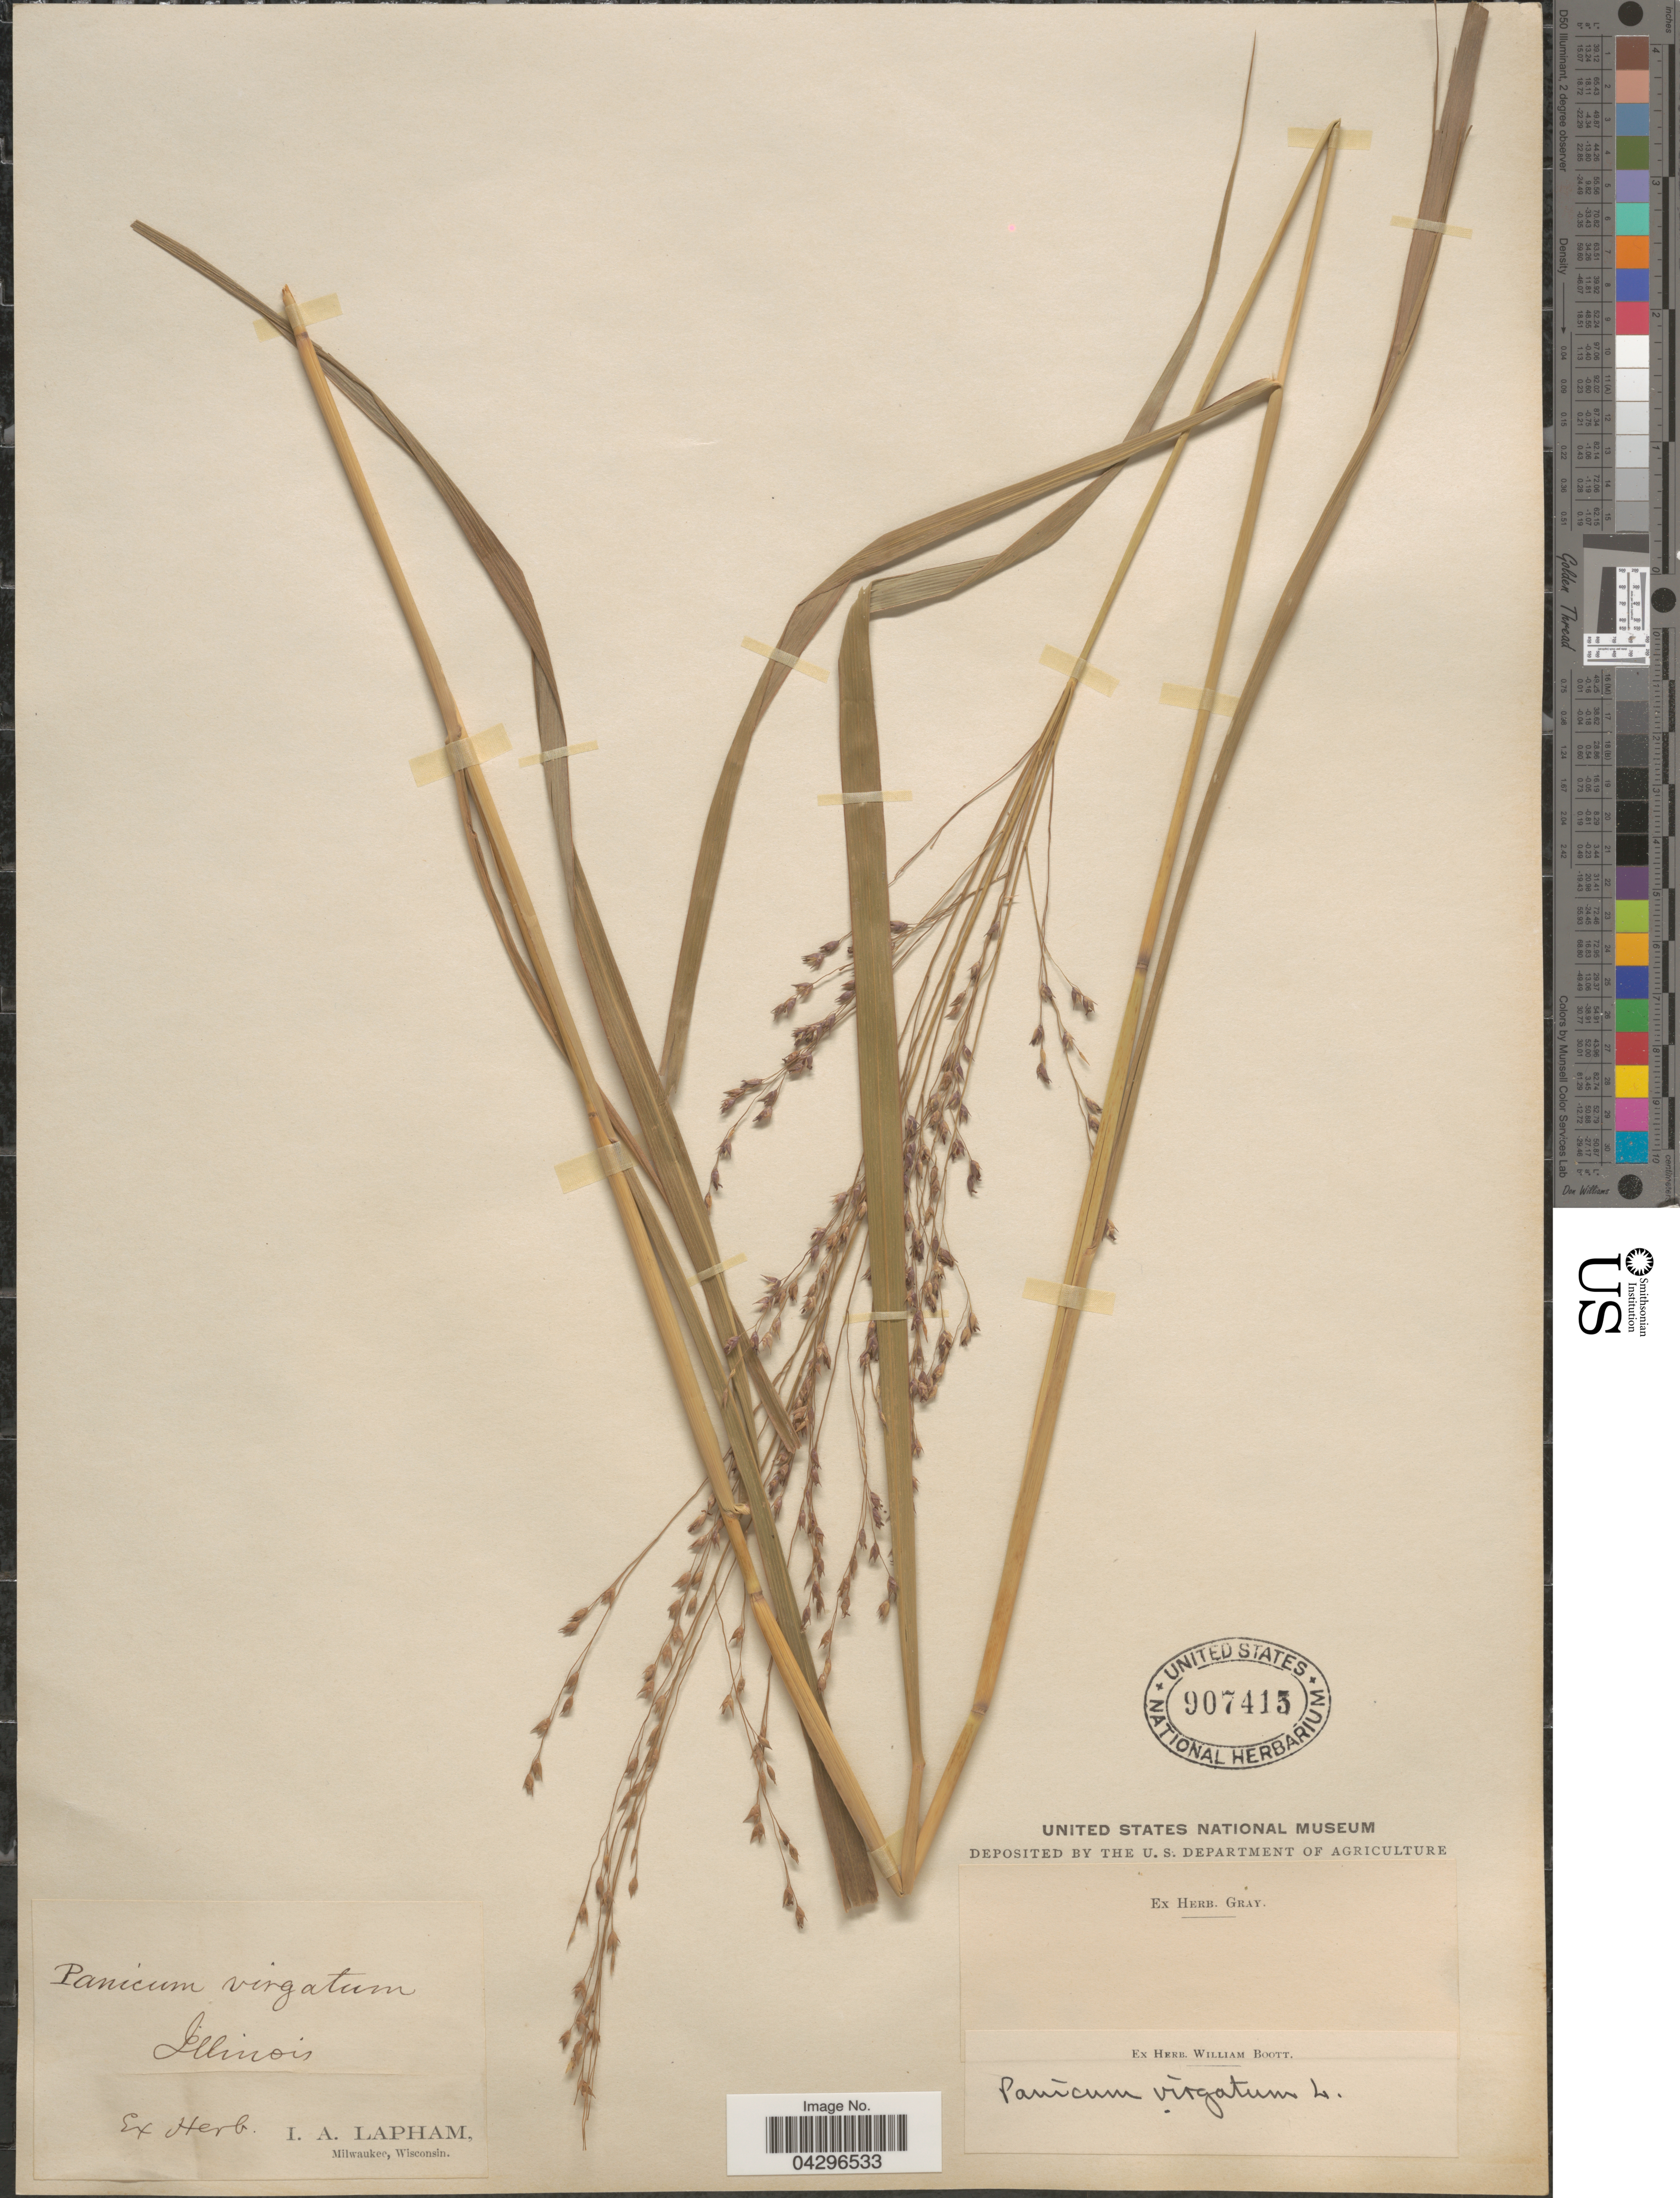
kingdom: Plantae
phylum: Tracheophyta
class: Liliopsida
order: Poales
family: Poaceae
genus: Panicum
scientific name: Panicum virgatum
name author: L.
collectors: Ex Herb. I. A. Lapham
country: United States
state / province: Illinois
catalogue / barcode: US 907415